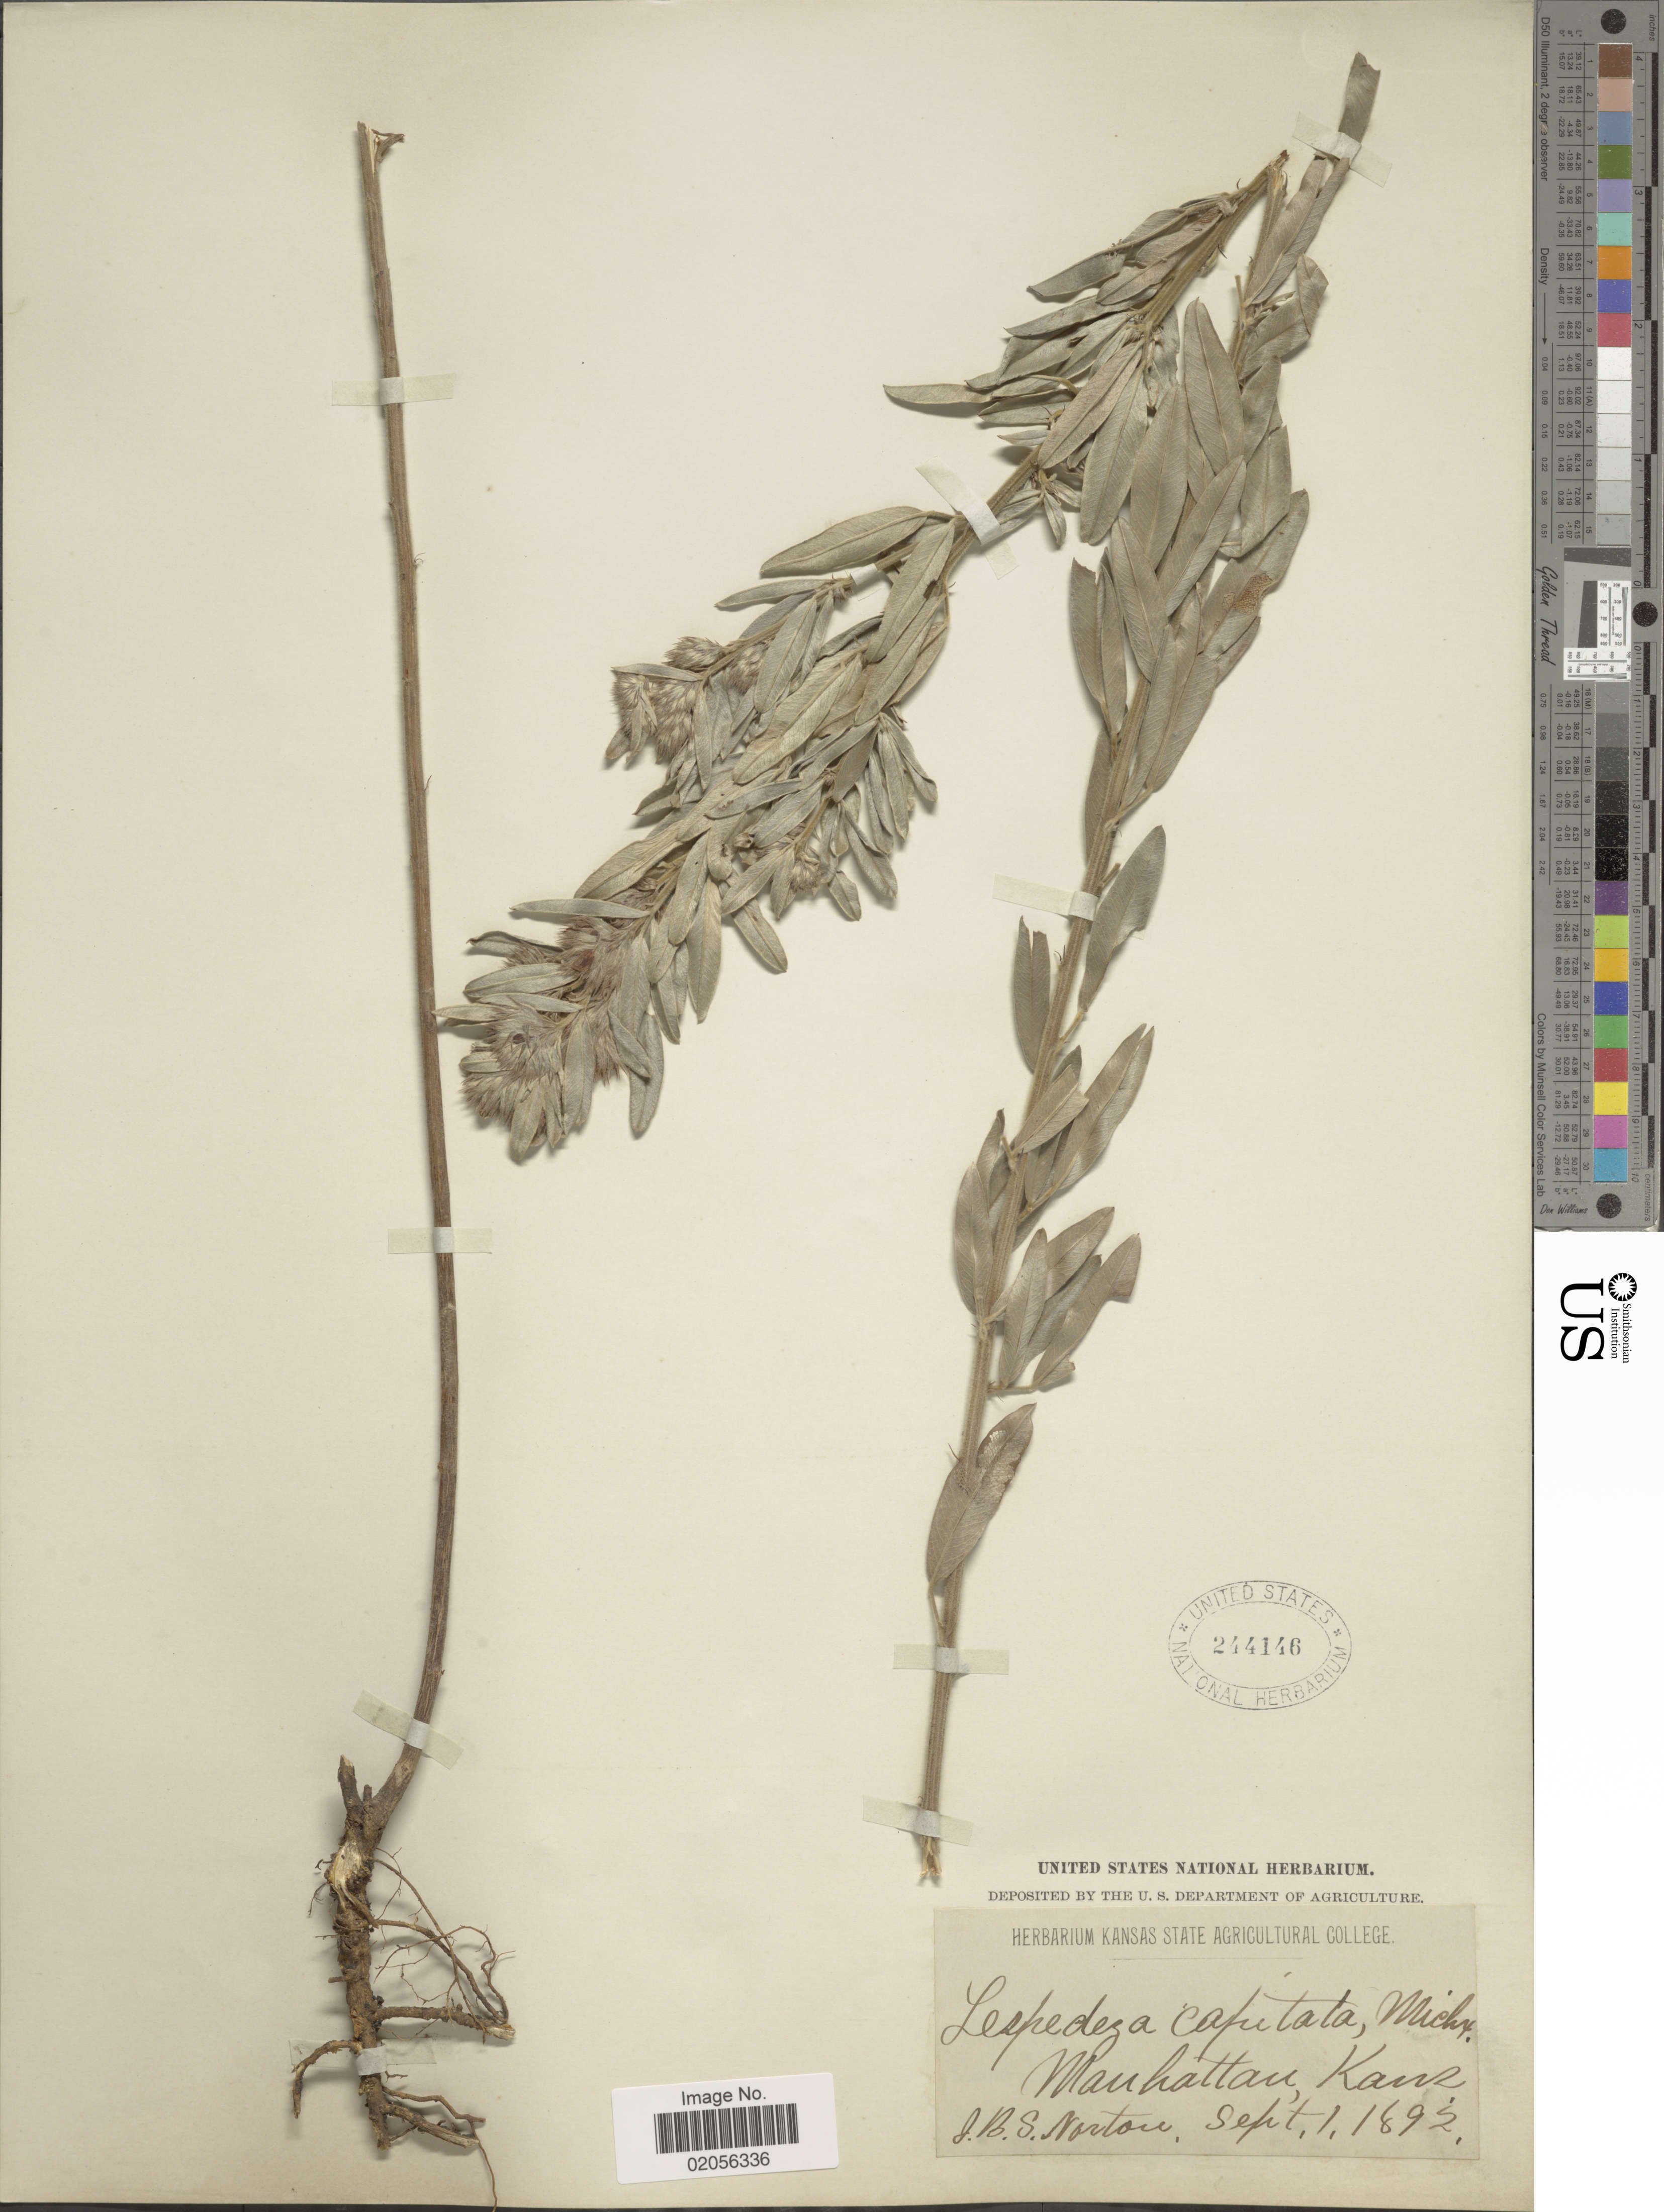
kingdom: Plantae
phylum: Tracheophyta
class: Magnoliopsida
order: Fabales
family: Fabaceae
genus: Lespedeza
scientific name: Lespedeza capitata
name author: Michx.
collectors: J. B. S. Norton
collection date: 1892-09-01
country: United States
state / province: Kansas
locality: Manhattan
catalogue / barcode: US 244146